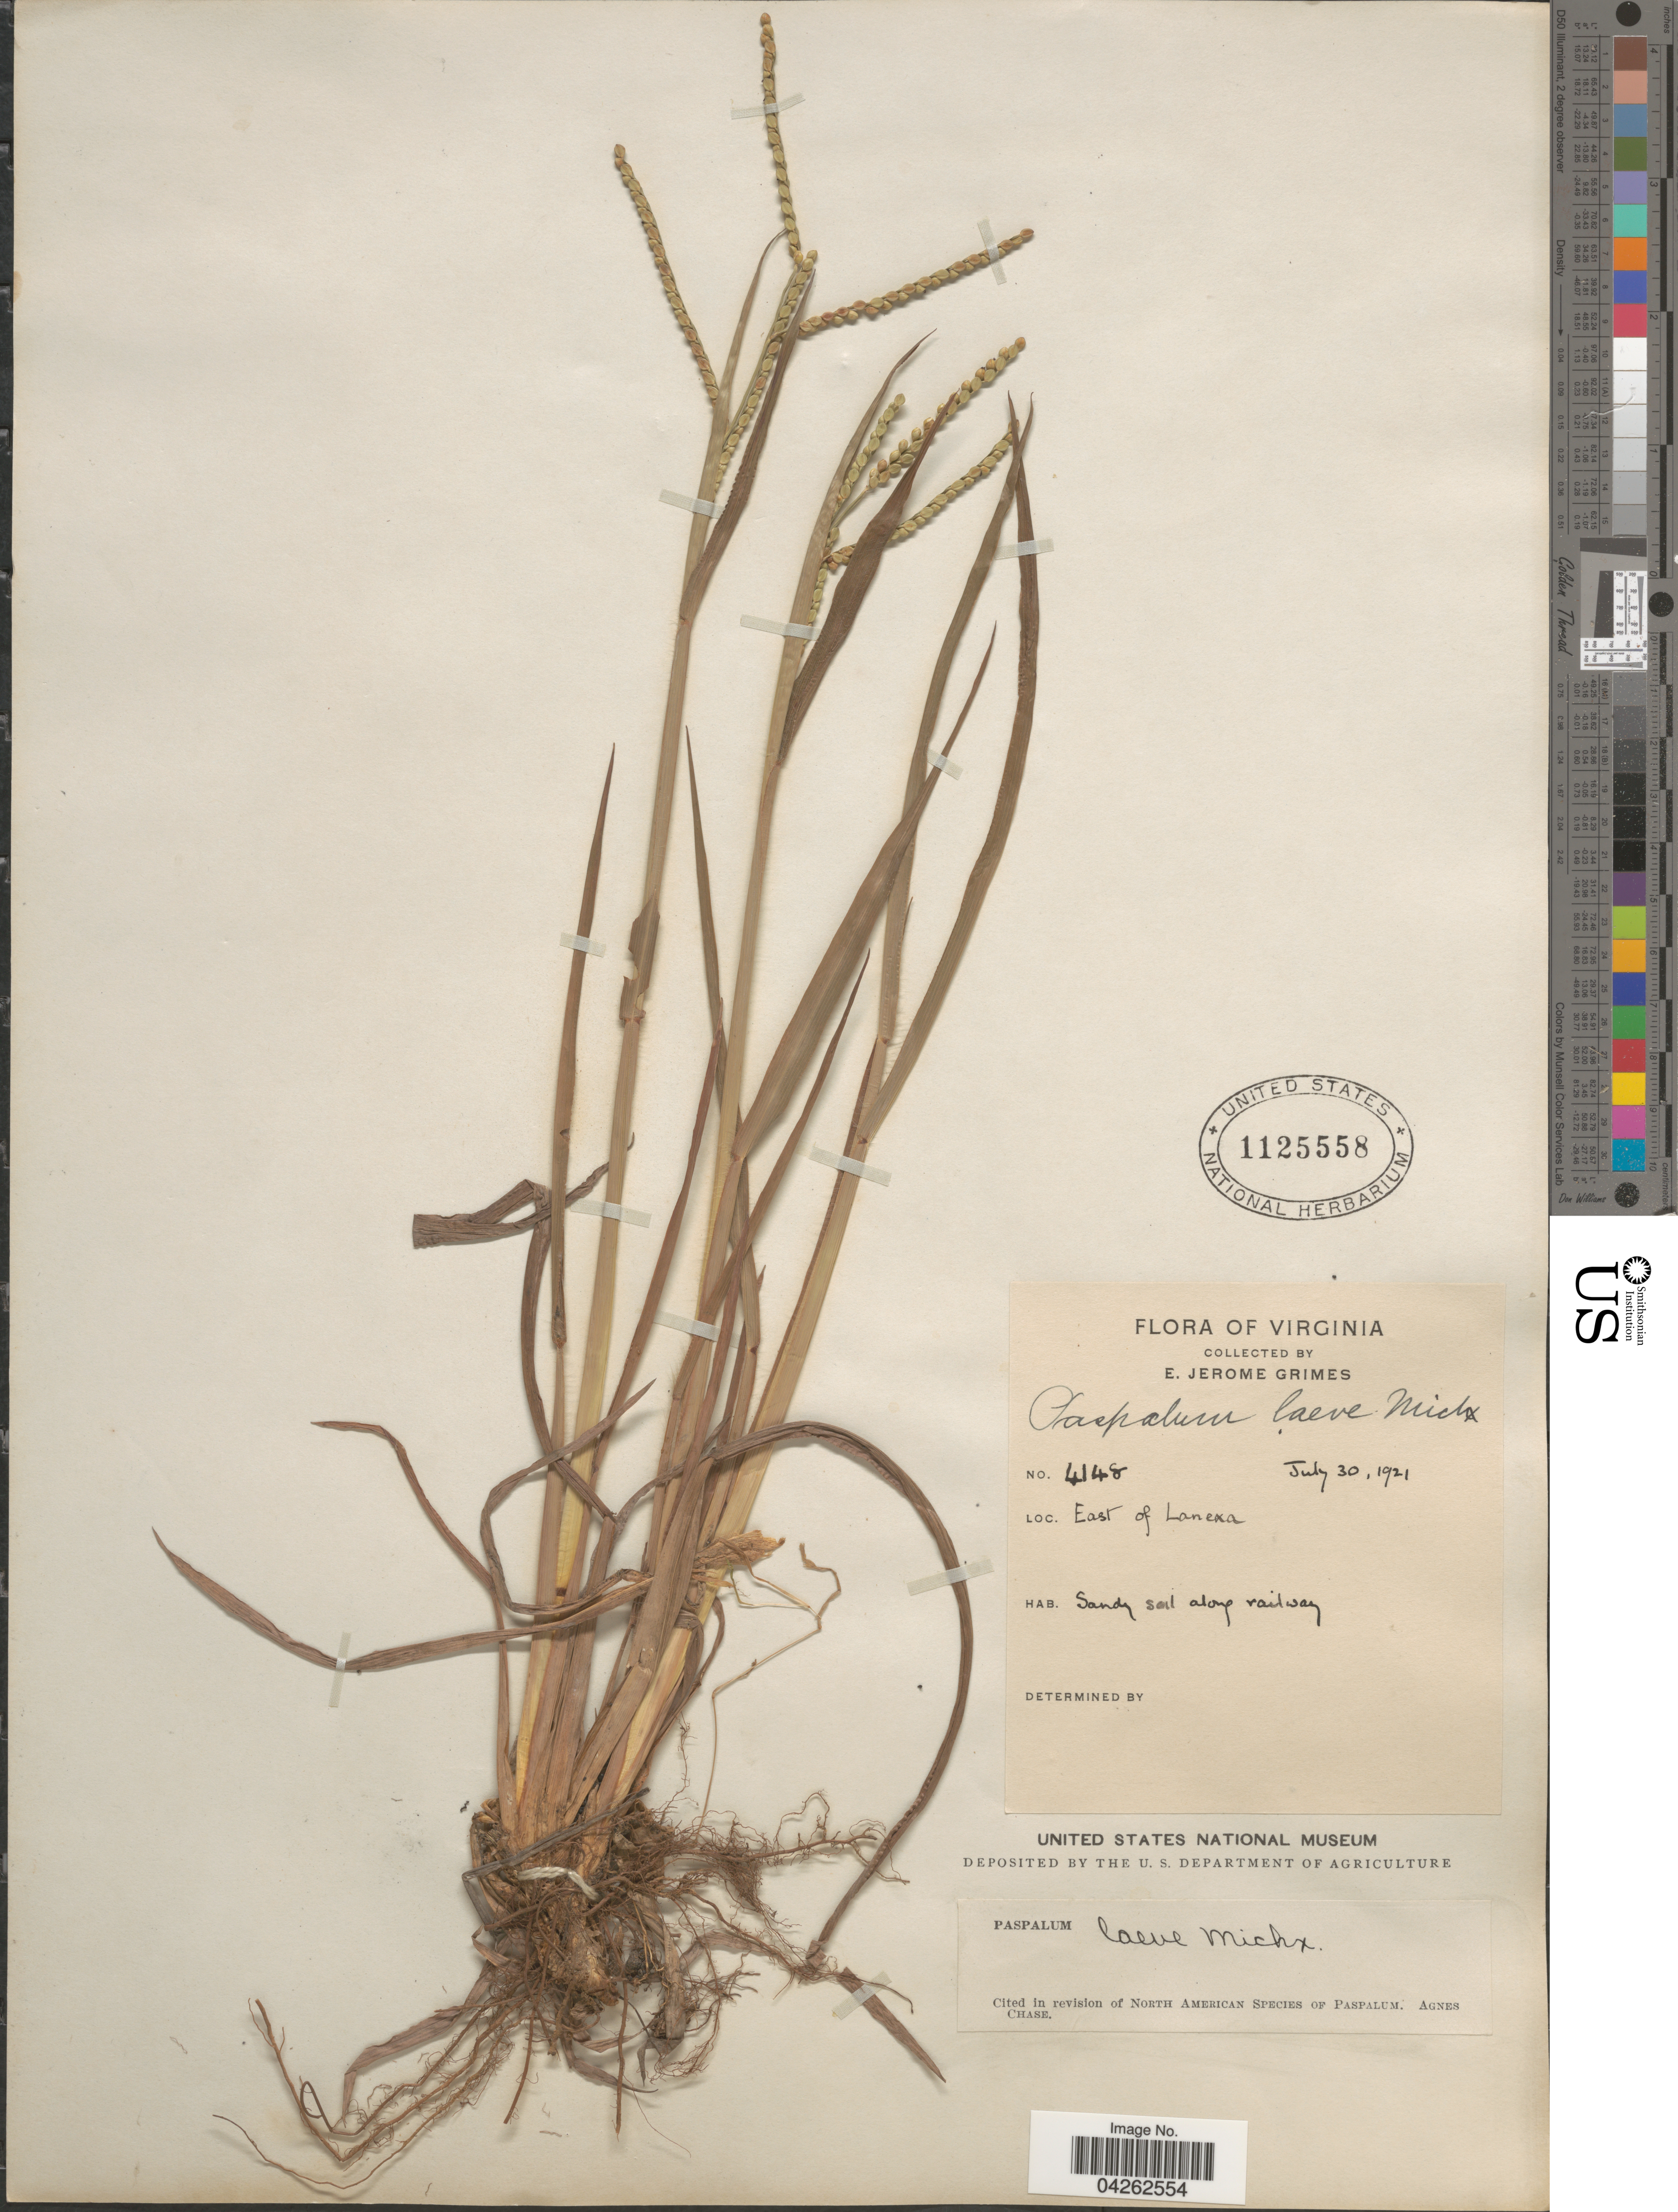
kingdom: Plantae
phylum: Tracheophyta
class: Liliopsida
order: Poales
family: Poaceae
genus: Paspalum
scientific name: Paspalum laeve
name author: Michx.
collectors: E. J. Grimes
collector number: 4148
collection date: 1921-07-30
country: United States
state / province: Virginia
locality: East of Lanexa. Sandy soil along railway.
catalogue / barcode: US 1125558